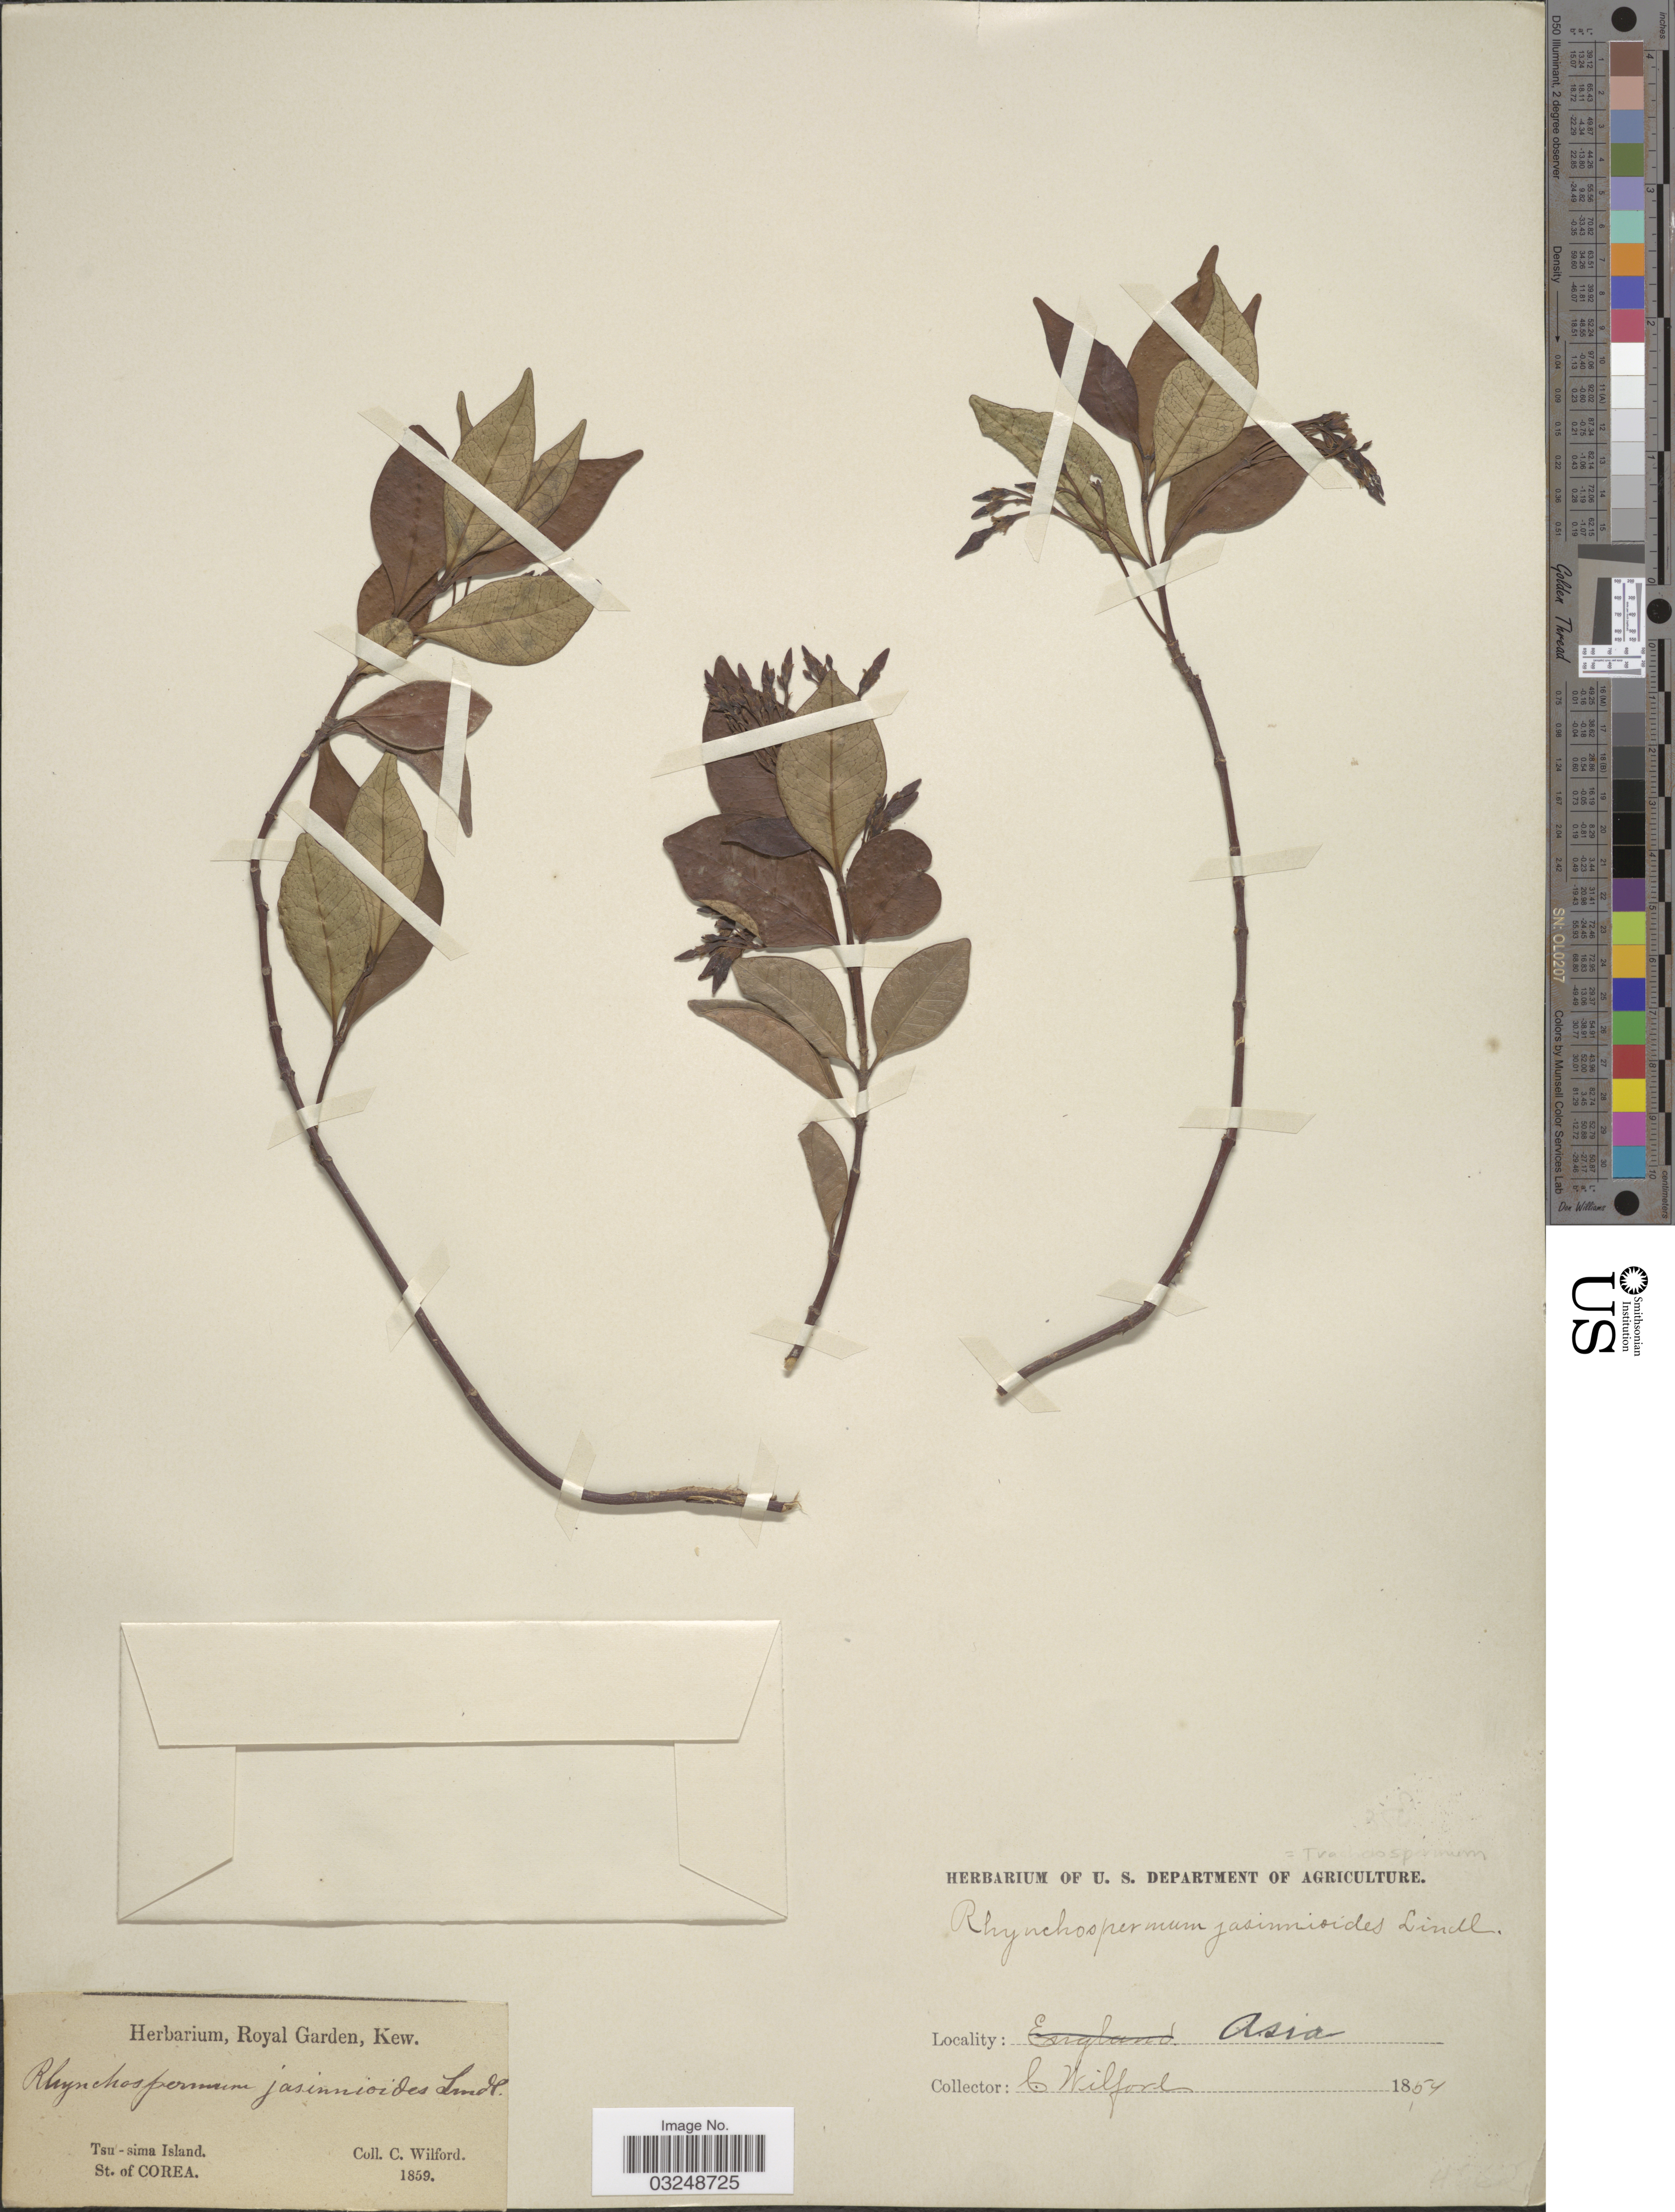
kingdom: Plantae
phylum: Tracheophyta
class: Magnoliopsida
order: Gentianales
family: Apocynaceae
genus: Trachelospermum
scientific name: Trachelospermum jasminoides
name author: (Lindl.) Lem.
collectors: C. Wilford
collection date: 1859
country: Japan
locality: Asia, Tsu-sima Island, St. of Corea.